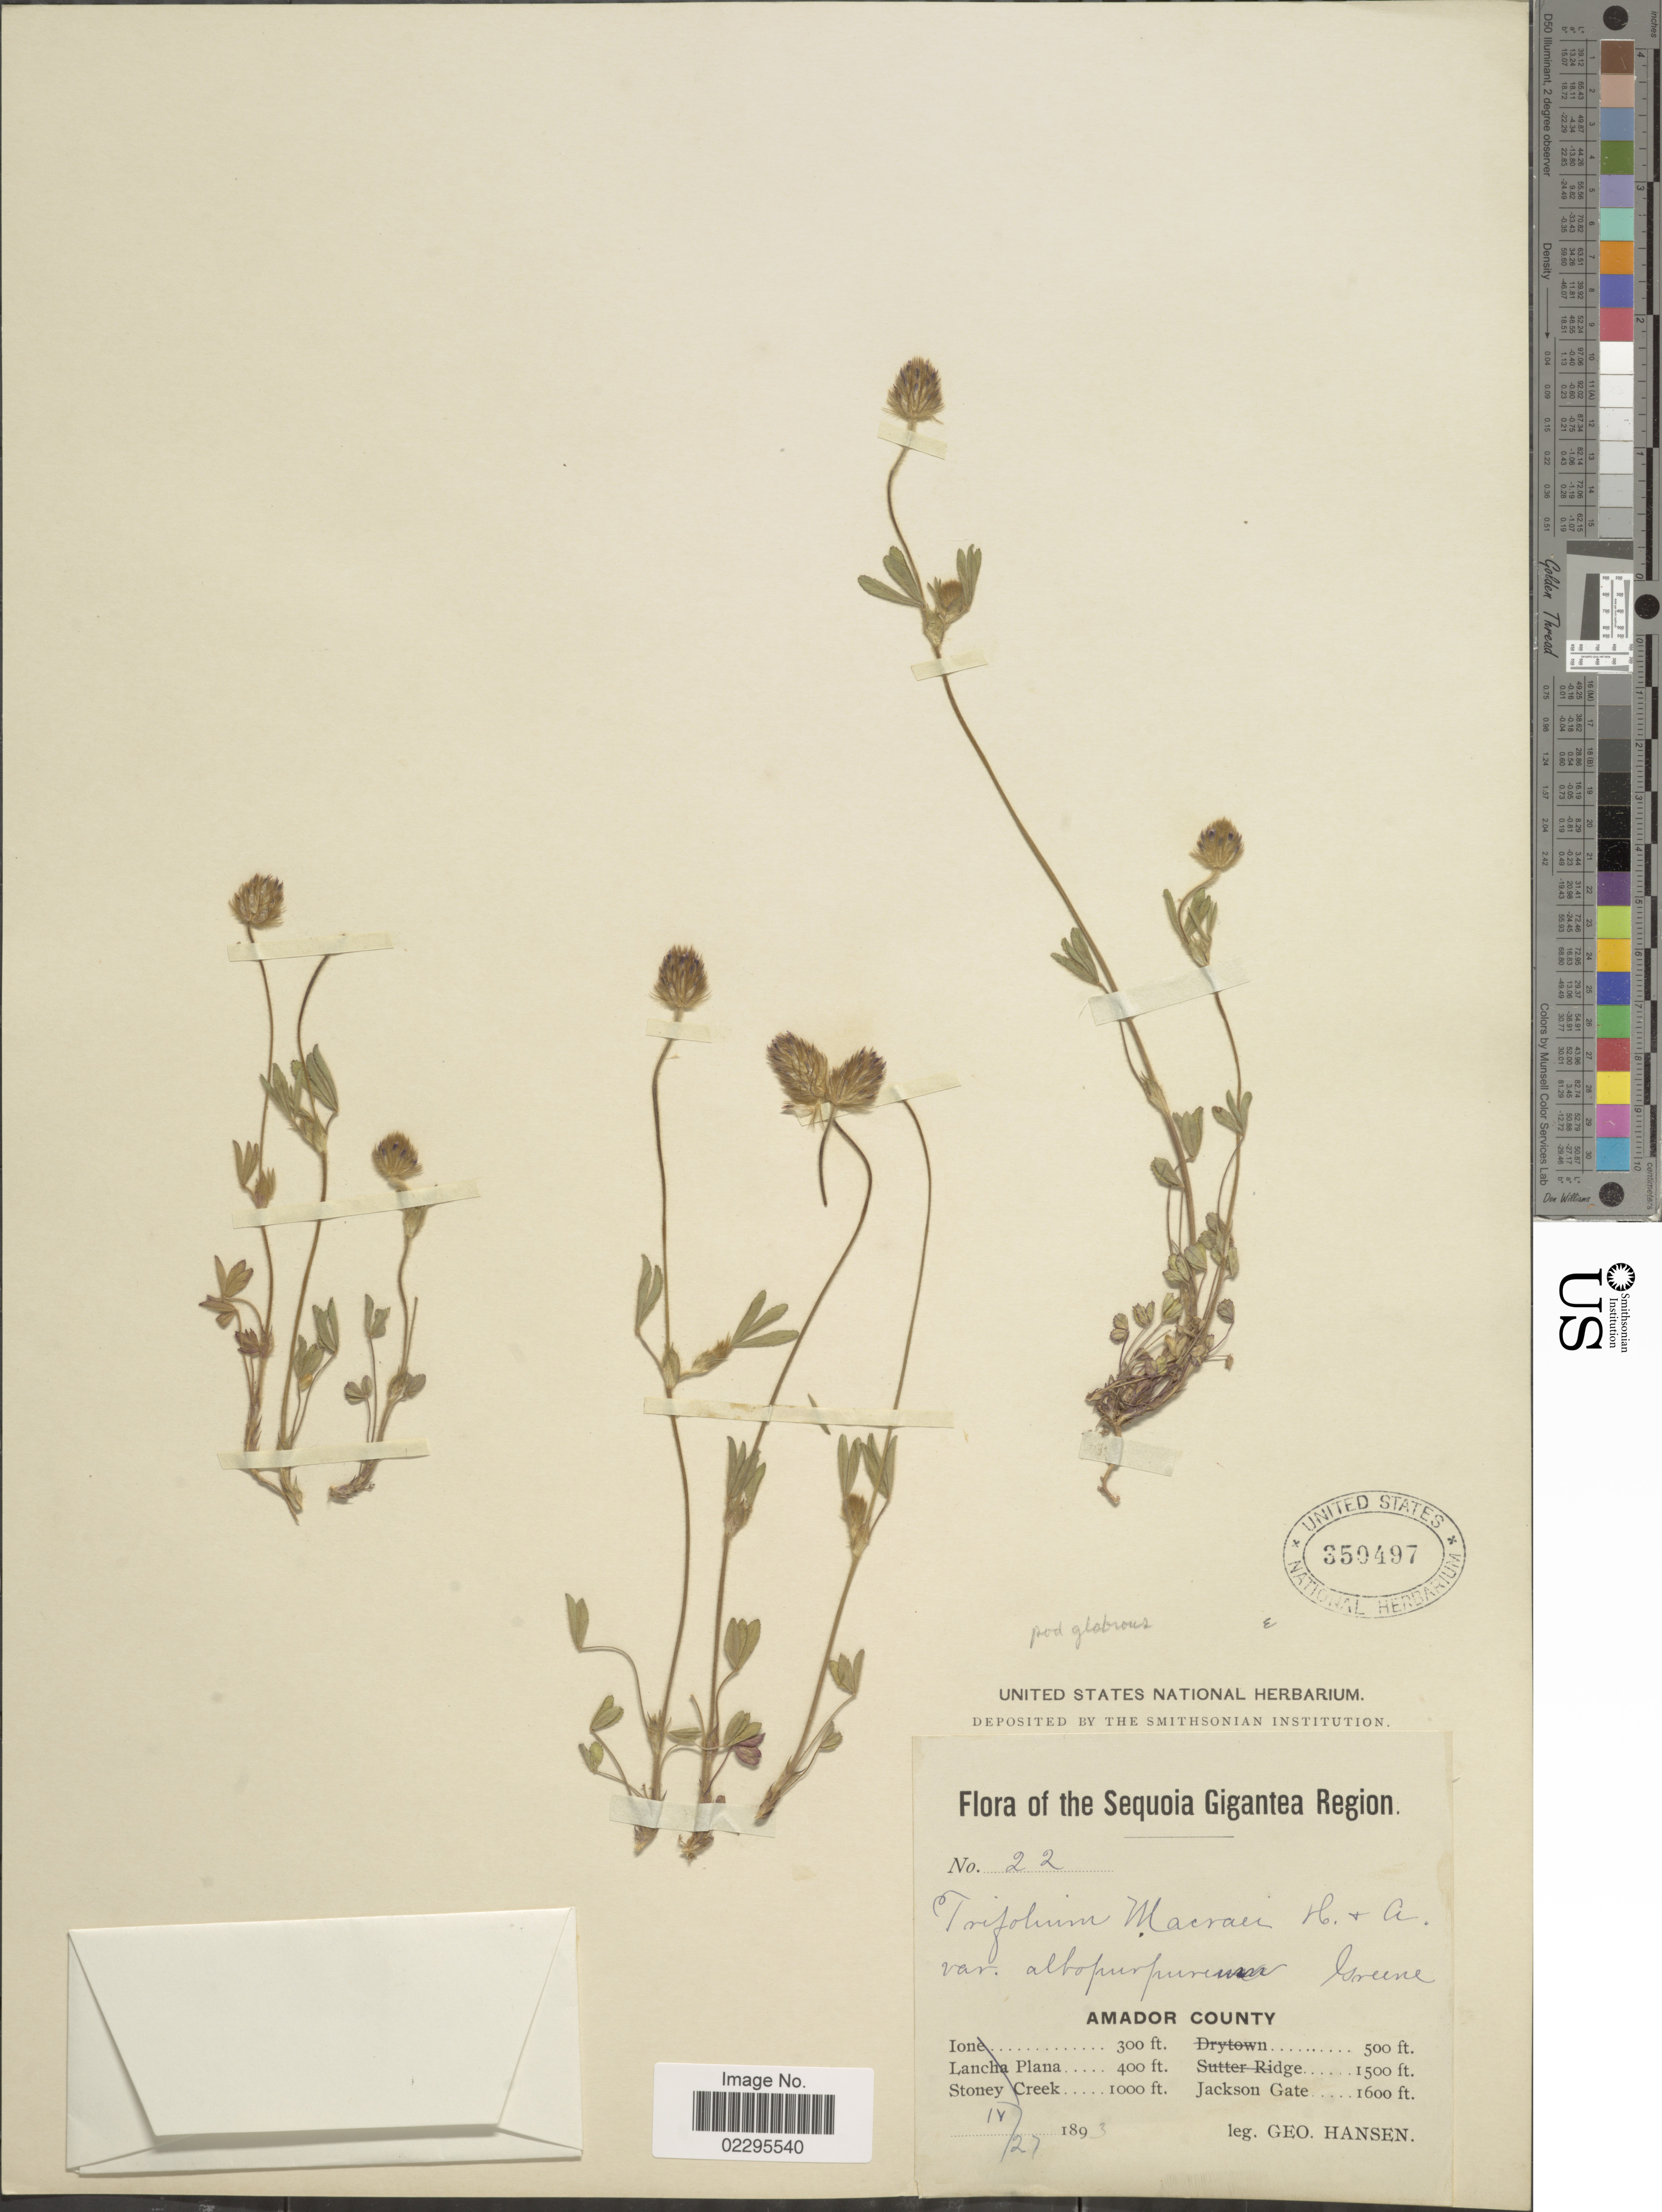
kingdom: Plantae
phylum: Tracheophyta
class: Magnoliopsida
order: Fabales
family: Fabaceae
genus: Trifolium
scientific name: Trifolium albopurpureum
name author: Torr. & A. Gray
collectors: G. Hansen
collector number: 22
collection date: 1893-04-27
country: United States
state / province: California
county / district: Amador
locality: Sequoia Gigantea Region. Jackson Gate. Amador County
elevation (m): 488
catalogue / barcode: US 359497